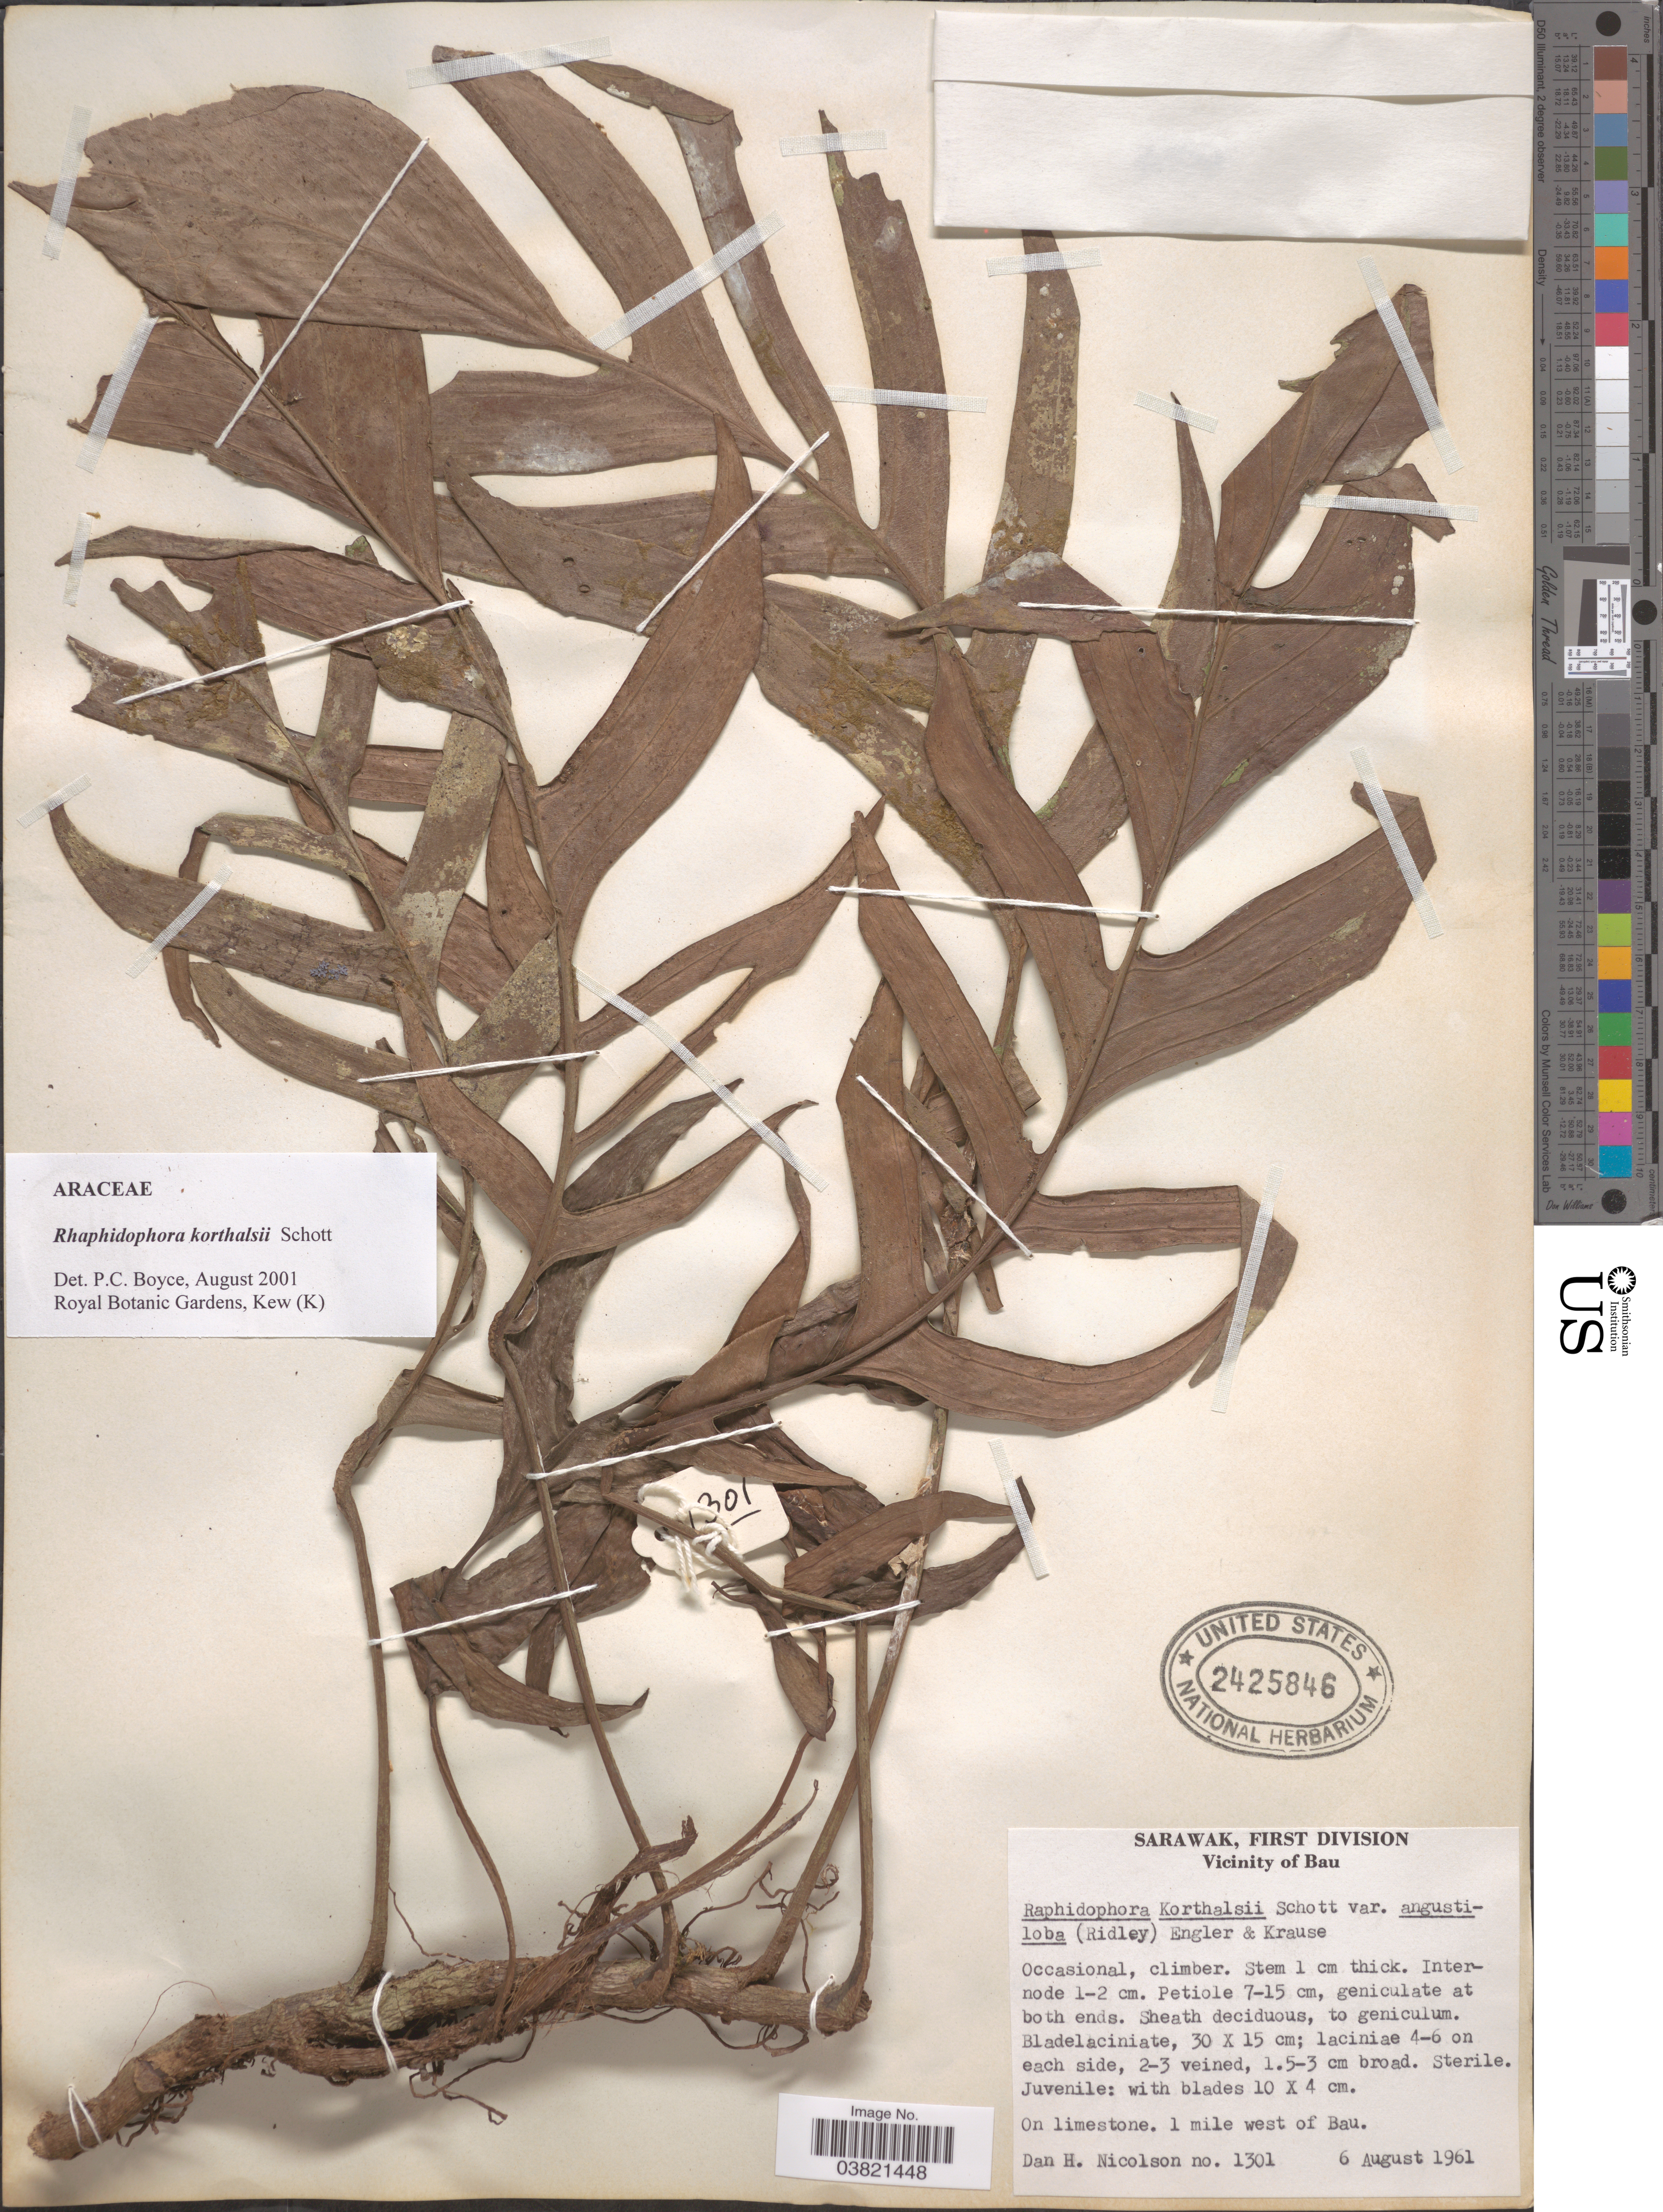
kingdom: Plantae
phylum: Tracheophyta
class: Liliopsida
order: Alismatales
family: Araceae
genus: Rhaphidophora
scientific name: Rhaphidophora korthalsii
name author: Schott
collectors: D. H. Nicolson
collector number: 1301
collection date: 1961-08-06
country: Malaysia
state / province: Sarawak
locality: First Division. Vicinity of Bau. On limestone. 1 mile west of Bau.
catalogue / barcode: US 2425846